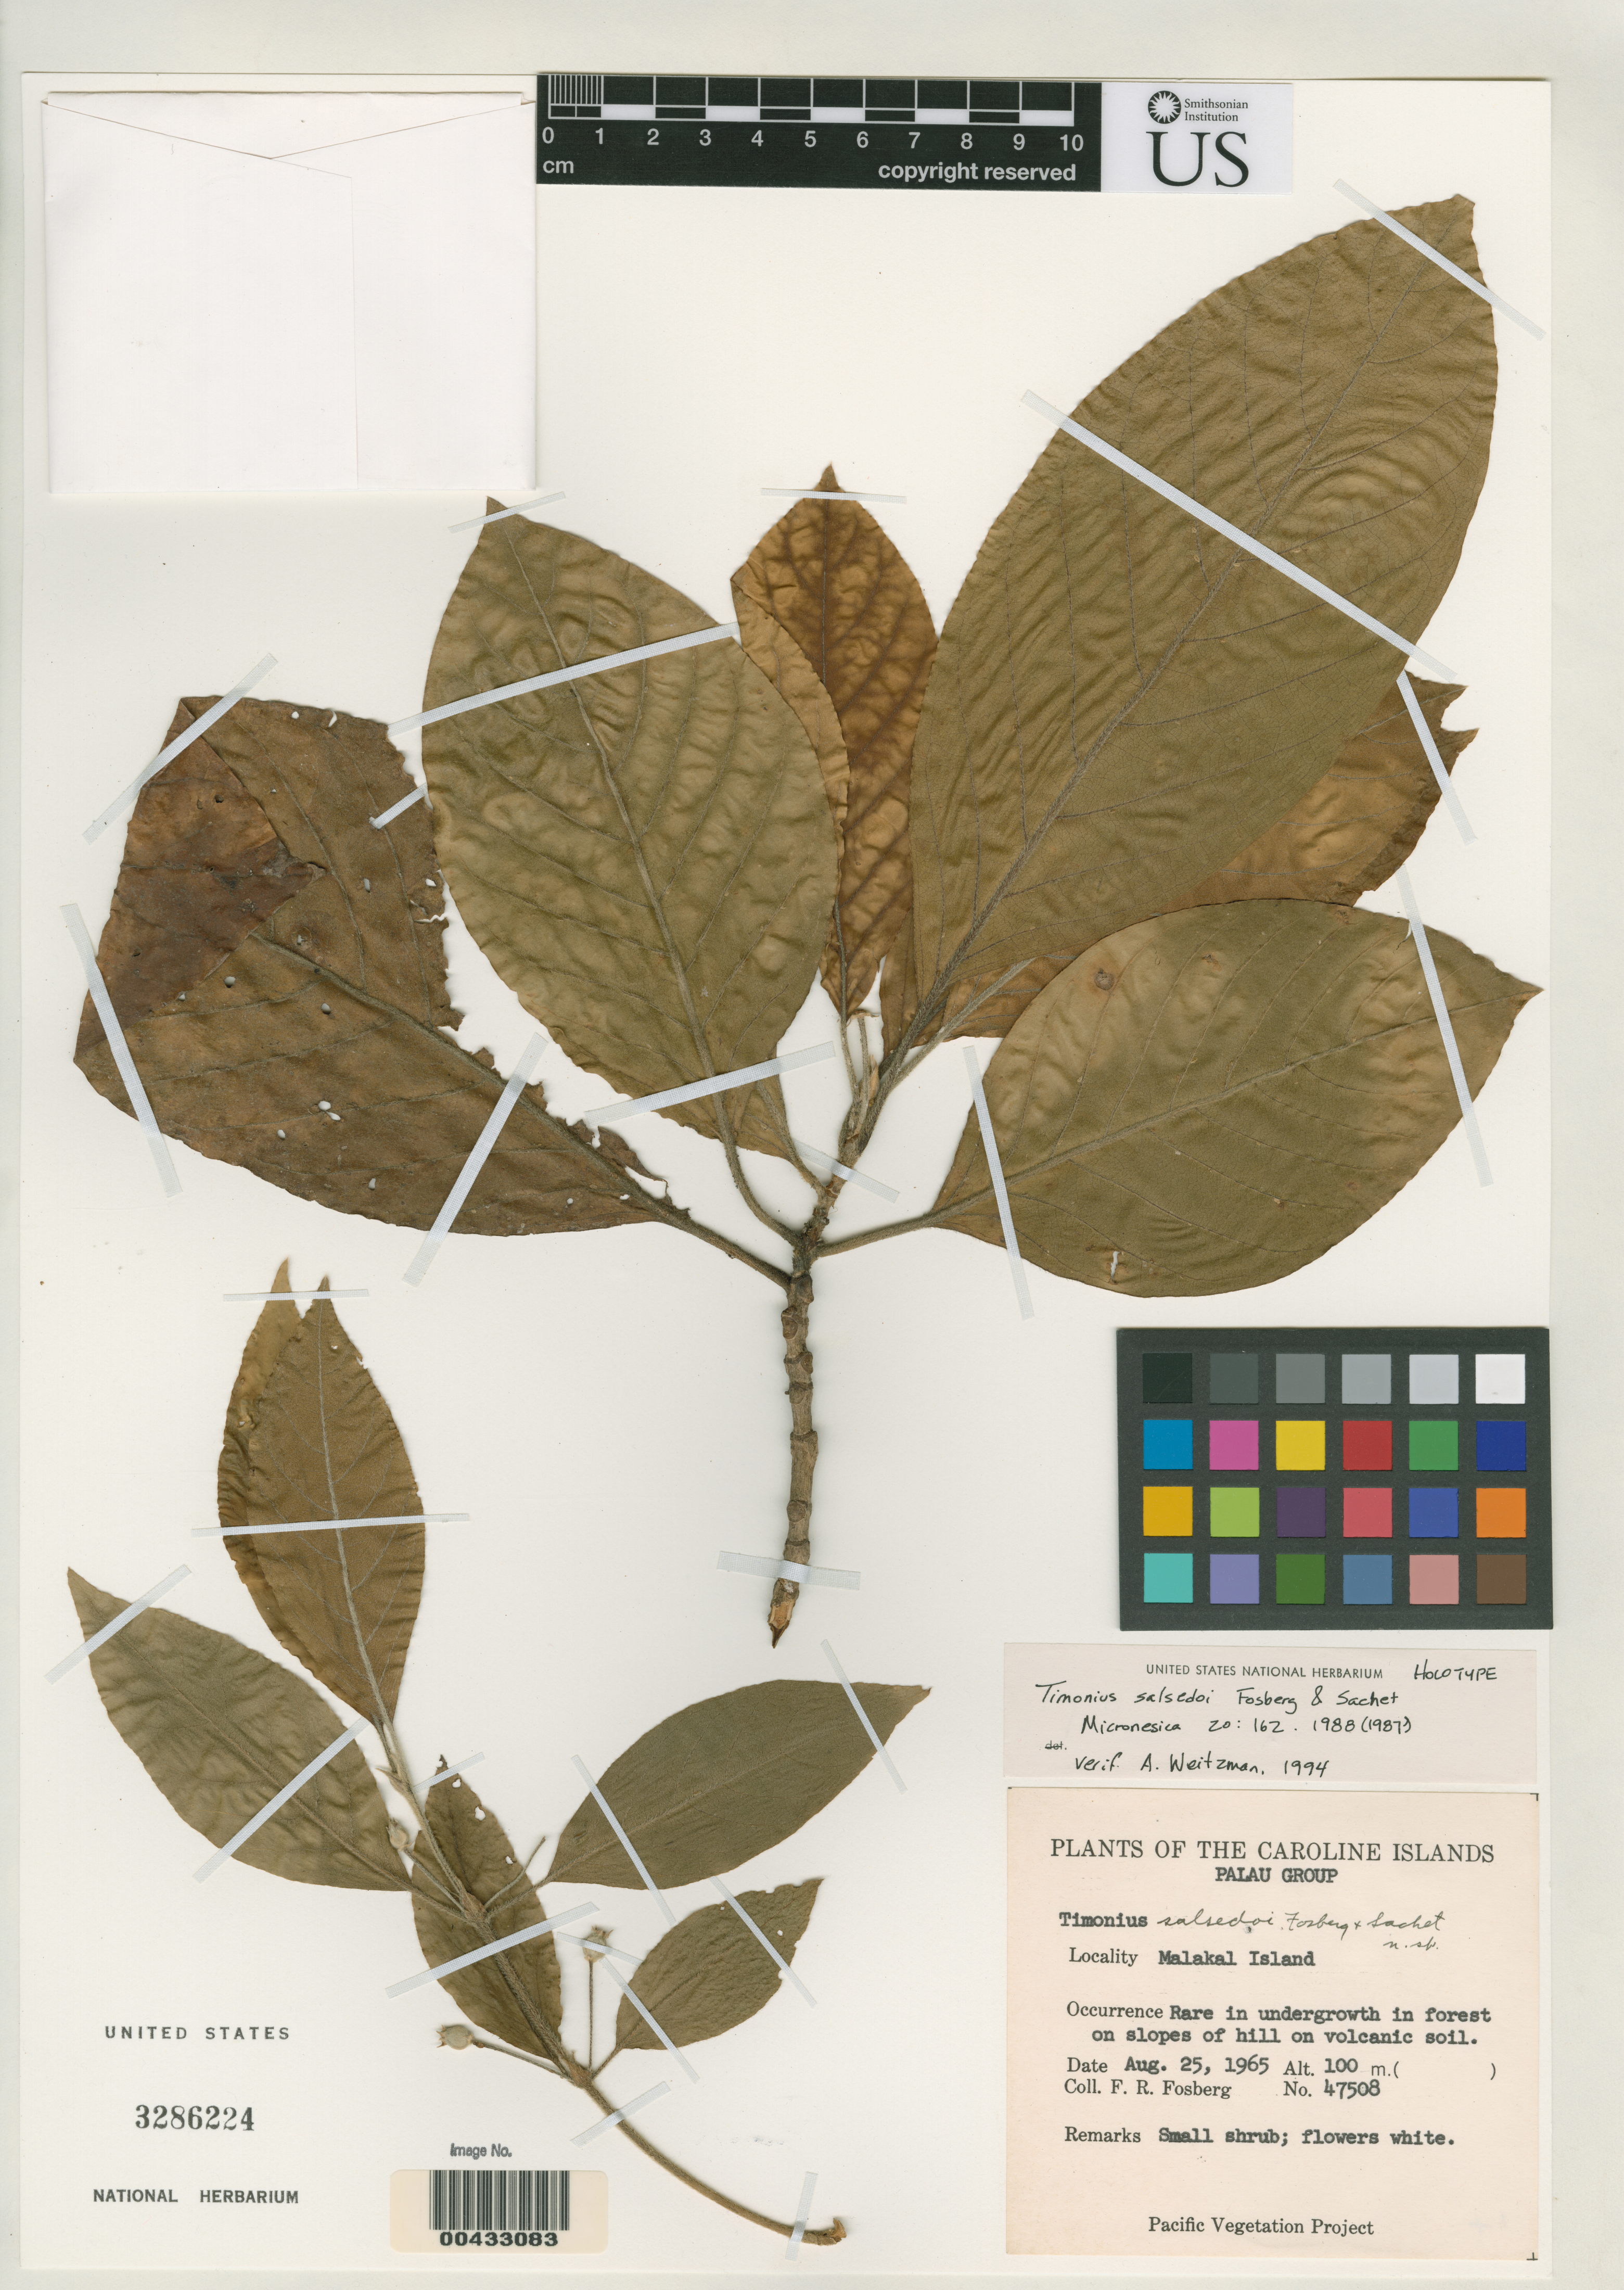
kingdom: Plantae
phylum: Tracheophyta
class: Magnoliopsida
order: Gentianales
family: Rubiaceae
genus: Timonius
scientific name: Timonius salsedoi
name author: Fosberg & Sachet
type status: Holotype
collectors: F. R. Fosberg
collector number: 47508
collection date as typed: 25 Aug 1965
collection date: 1965-08-25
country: Palau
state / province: Koror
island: Ngemelachel (Malakal)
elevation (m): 100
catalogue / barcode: US 3286224